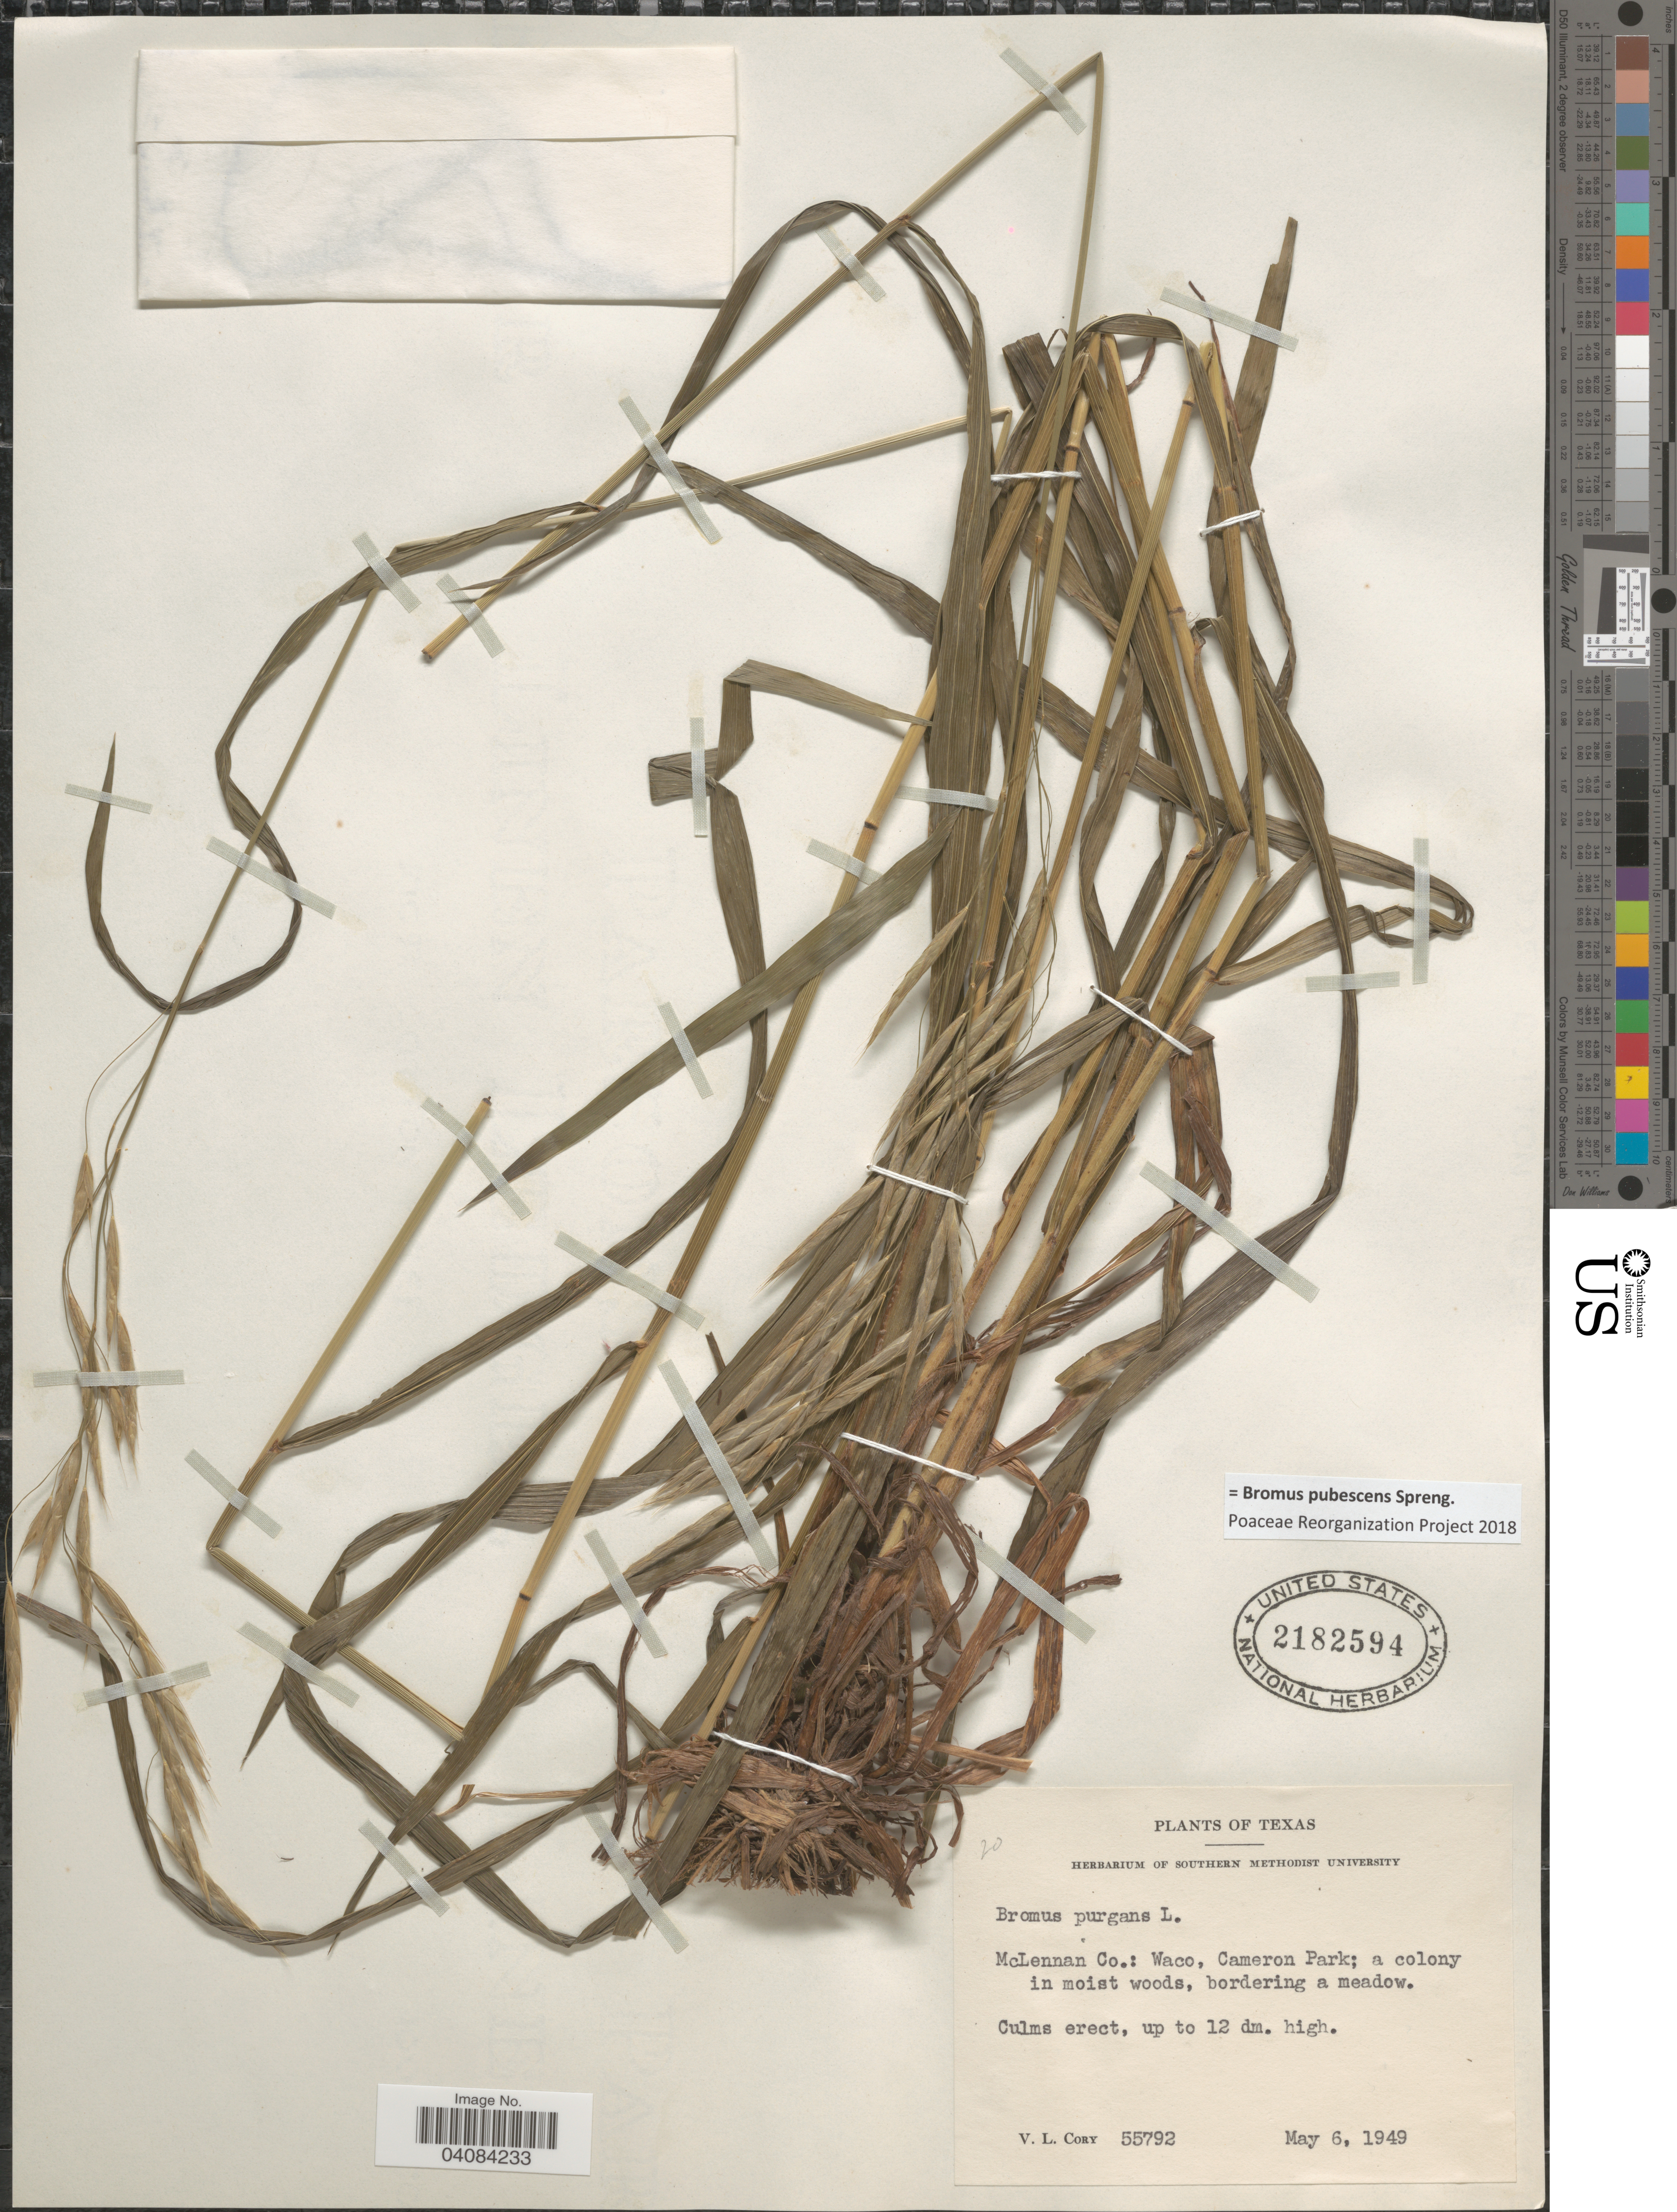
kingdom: Plantae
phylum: Tracheophyta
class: Liliopsida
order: Poales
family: Poaceae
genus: Bromus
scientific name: Bromus pubescens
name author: Muhl. ex Willd.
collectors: V. Cory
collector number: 55792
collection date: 1949-05-06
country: United States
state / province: Texas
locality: McLennan Co.: Waco, Cameron Park.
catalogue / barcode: US 2182594